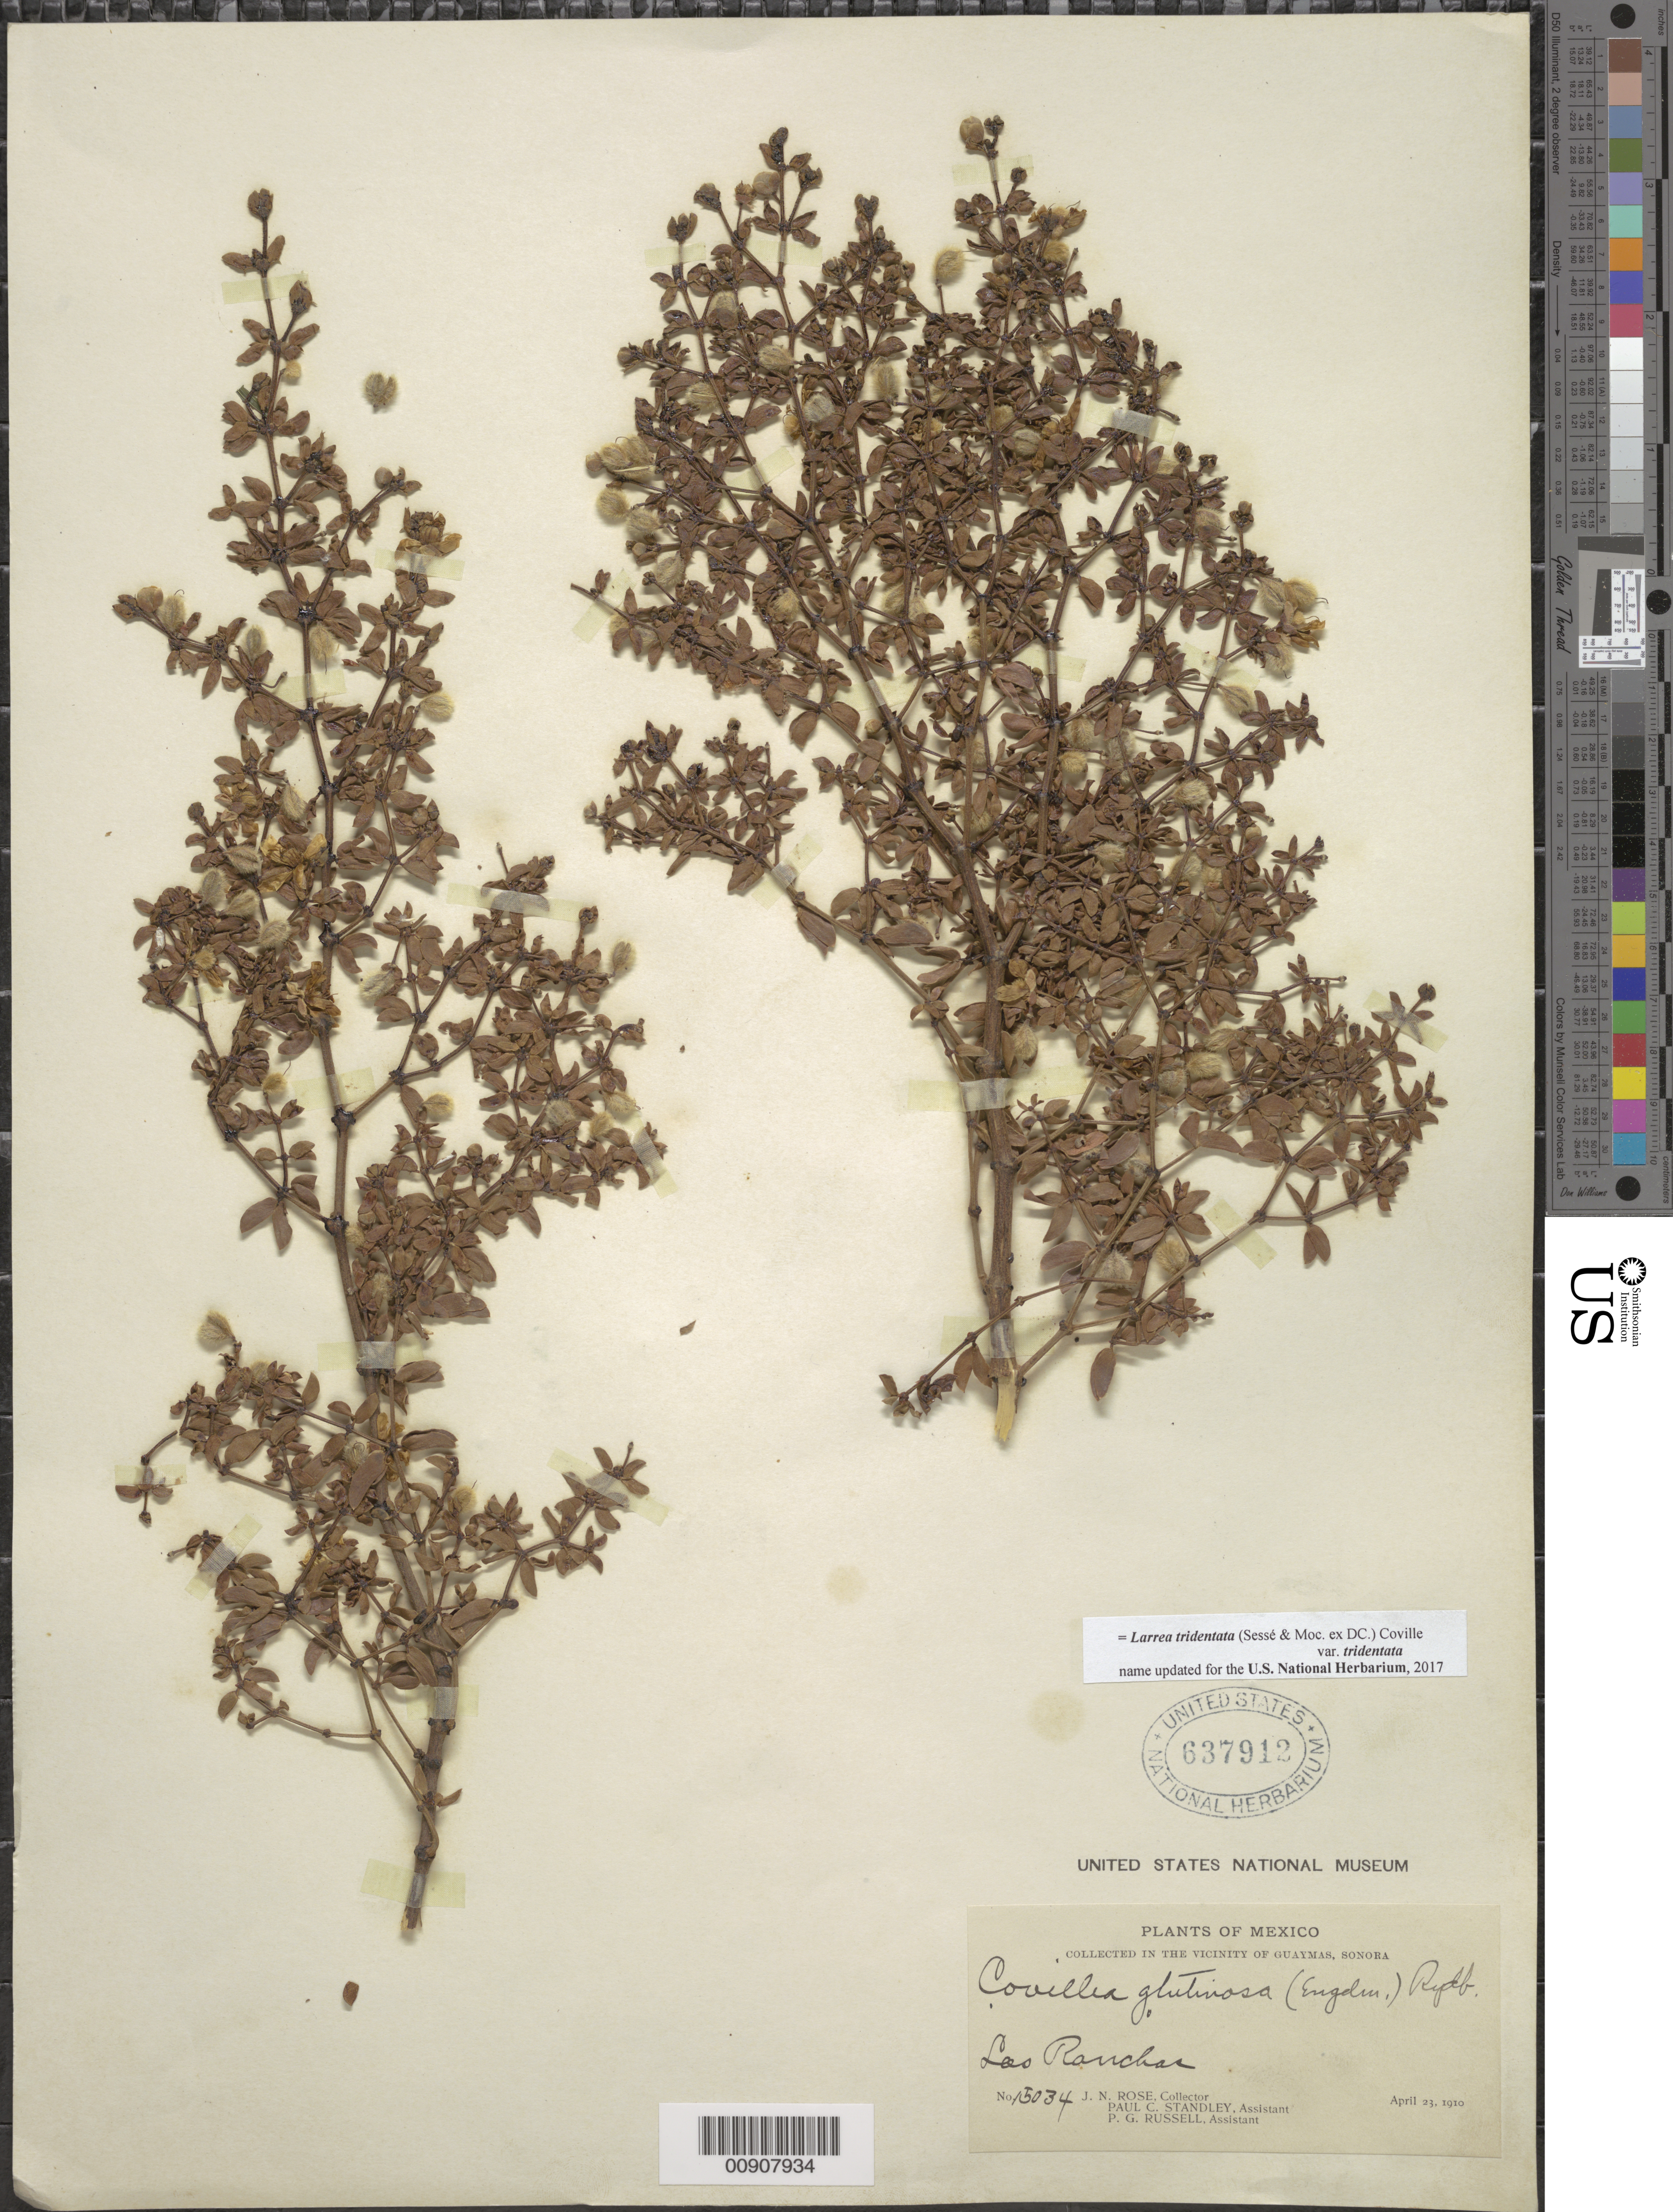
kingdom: Plantae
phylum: Tracheophyta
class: Magnoliopsida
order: Zygophyllales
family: Zygophyllaceae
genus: Larrea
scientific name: Larrea tridentata var. tridentata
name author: (Sessé & Moc. ex DC.) Coville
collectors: J. N. Rose, P. C. Standley & P. G. Russell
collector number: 15034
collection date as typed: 23 Apr 1910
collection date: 1910-04-23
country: Mexico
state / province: Sonora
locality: Los Ranchos. Vicinity of Guaymas, Sonora.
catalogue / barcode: US 637912